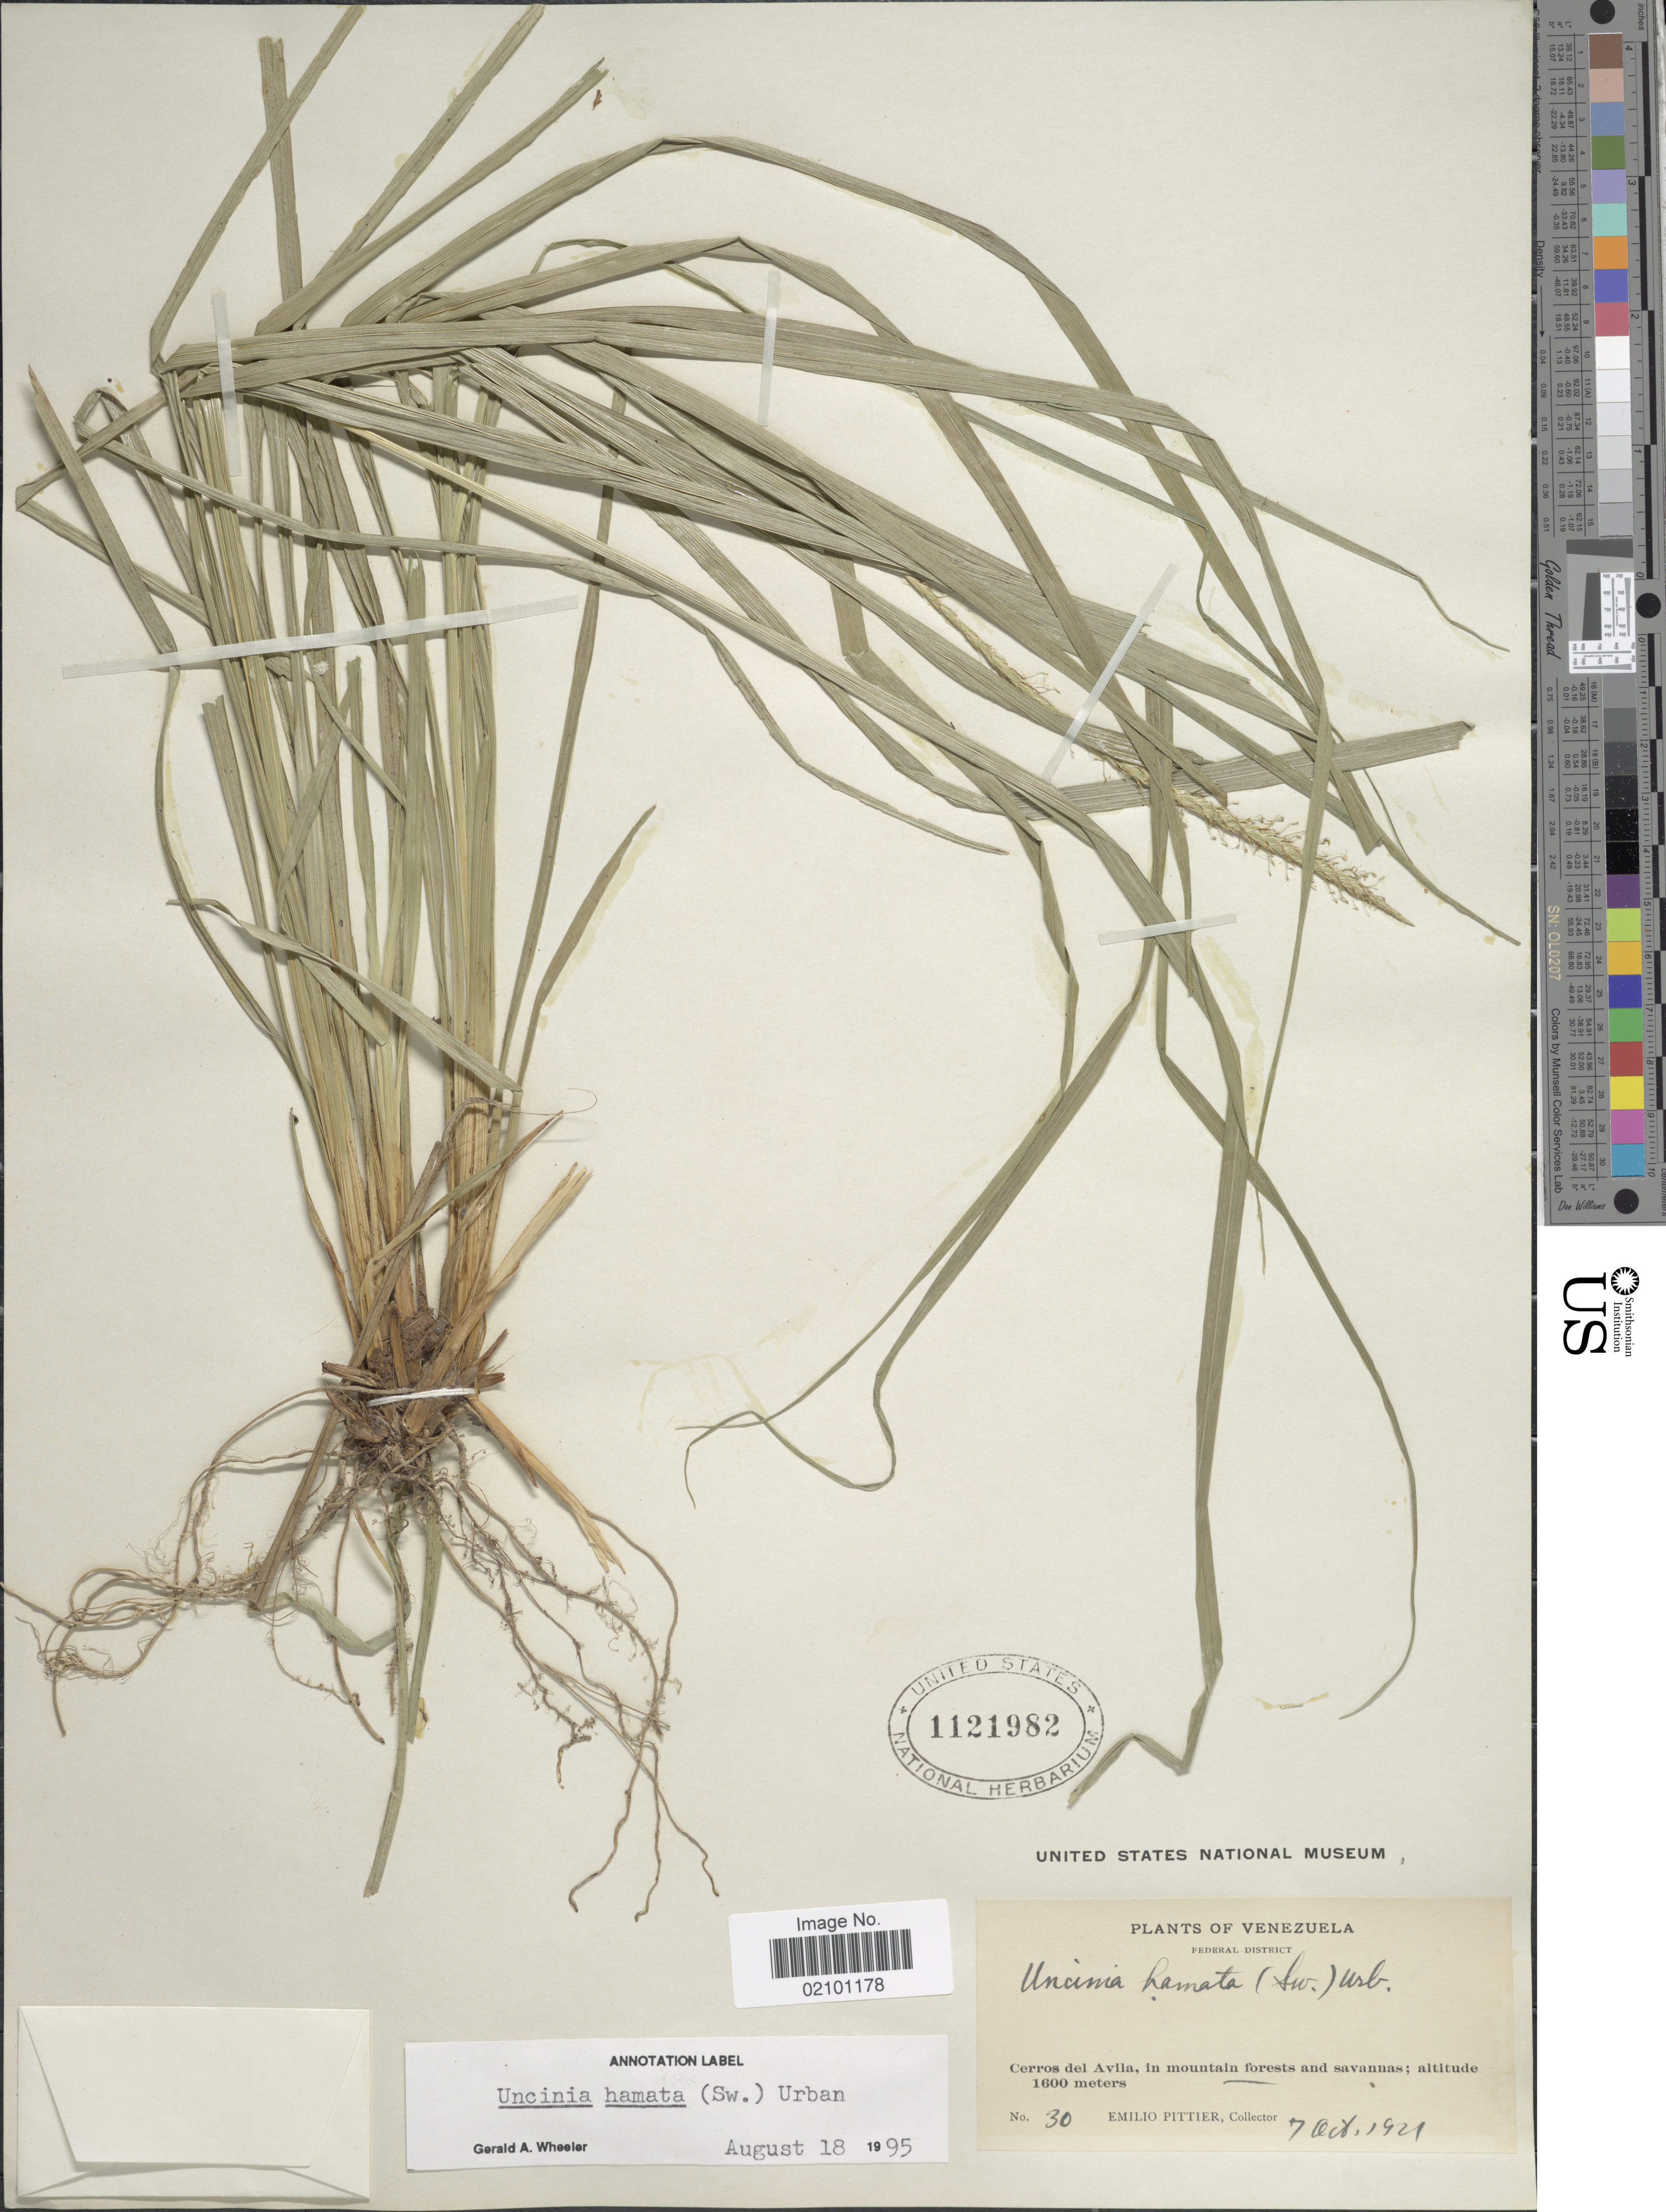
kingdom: Plantae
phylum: Tracheophyta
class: Liliopsida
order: Poales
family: Cyperaceae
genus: Carex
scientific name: Carex hamata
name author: Sw.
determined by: Strong, M. T., (US), Smithsonian Institution - National Museum of Natural History (UNITED STATES)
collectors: E. Pittier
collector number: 30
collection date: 1921-10-07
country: Venezuela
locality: Federal District, Cerros del Avila, in mountain forests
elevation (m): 1600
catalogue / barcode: US 1121982